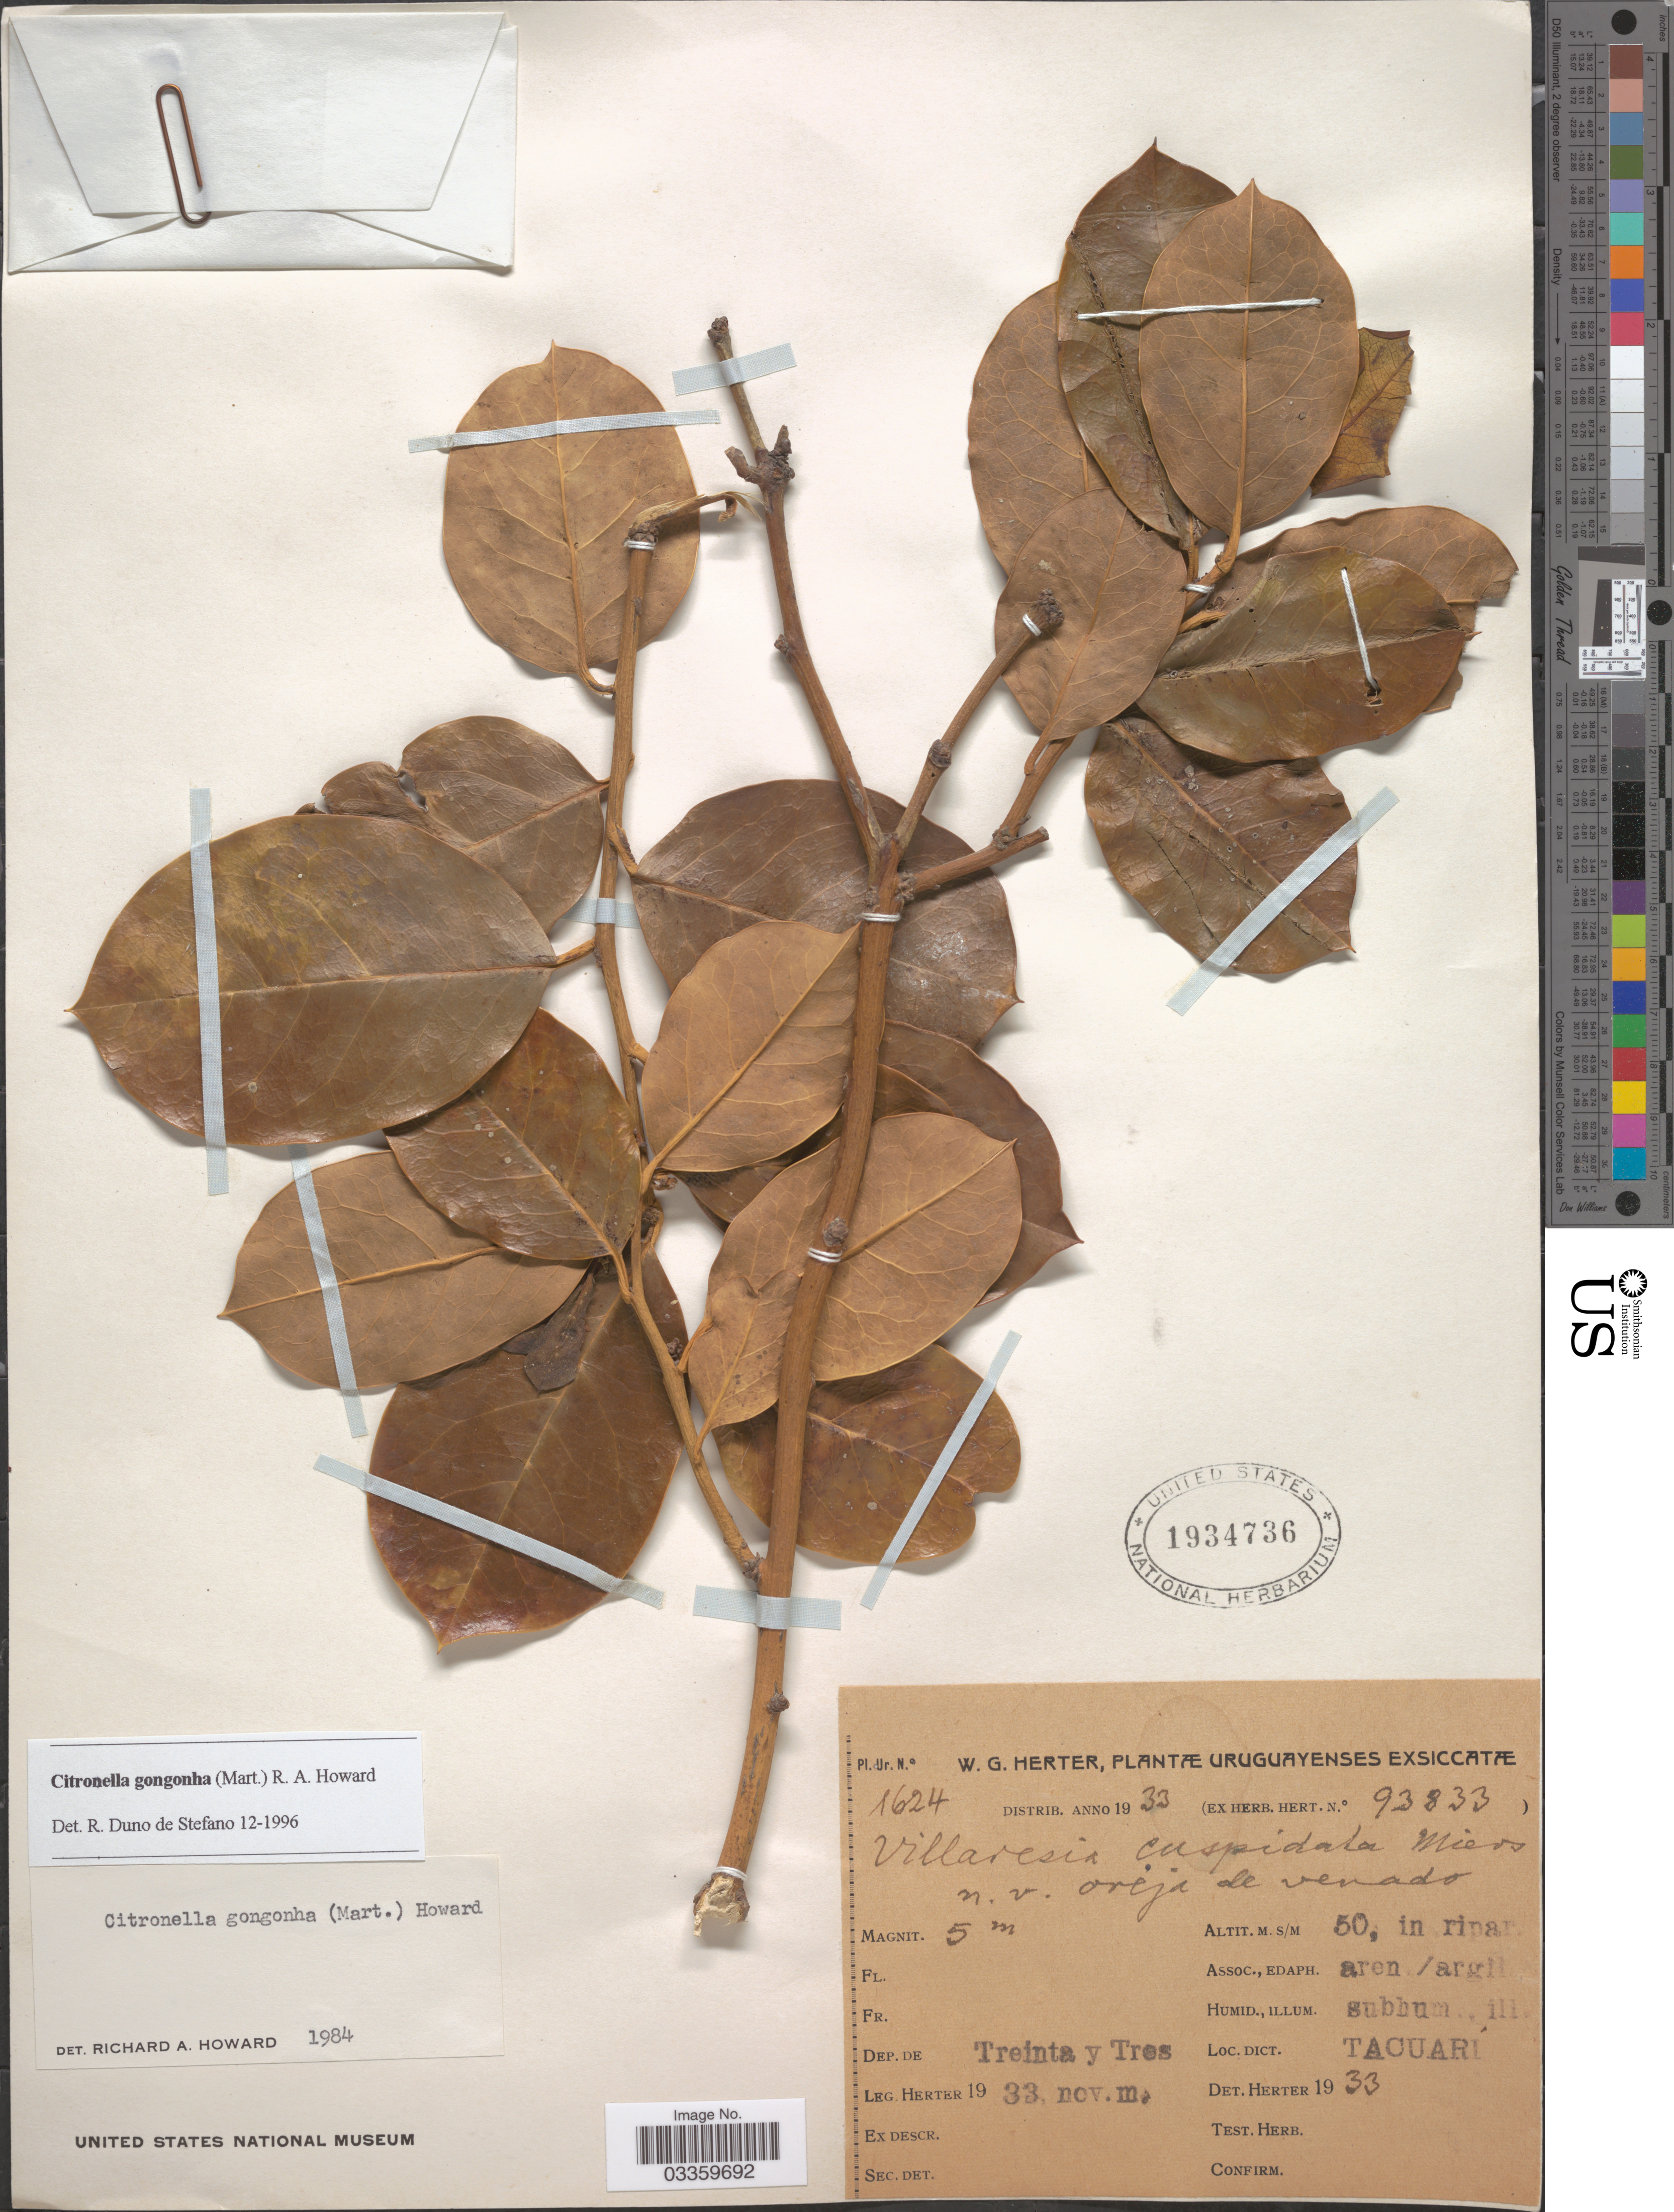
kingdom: Plantae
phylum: Tracheophyta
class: Magnoliopsida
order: Cardiopteridales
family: Cardiopteridaceae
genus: Citronella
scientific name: Citronella gongonha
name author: (Mart.) R.A. Howard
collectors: W. G. Herter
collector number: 1624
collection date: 1933-11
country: Uruguay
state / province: Treinta y Tres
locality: Dep. de Treinta y Tres, Tacuari.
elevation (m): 50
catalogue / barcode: US 1934736